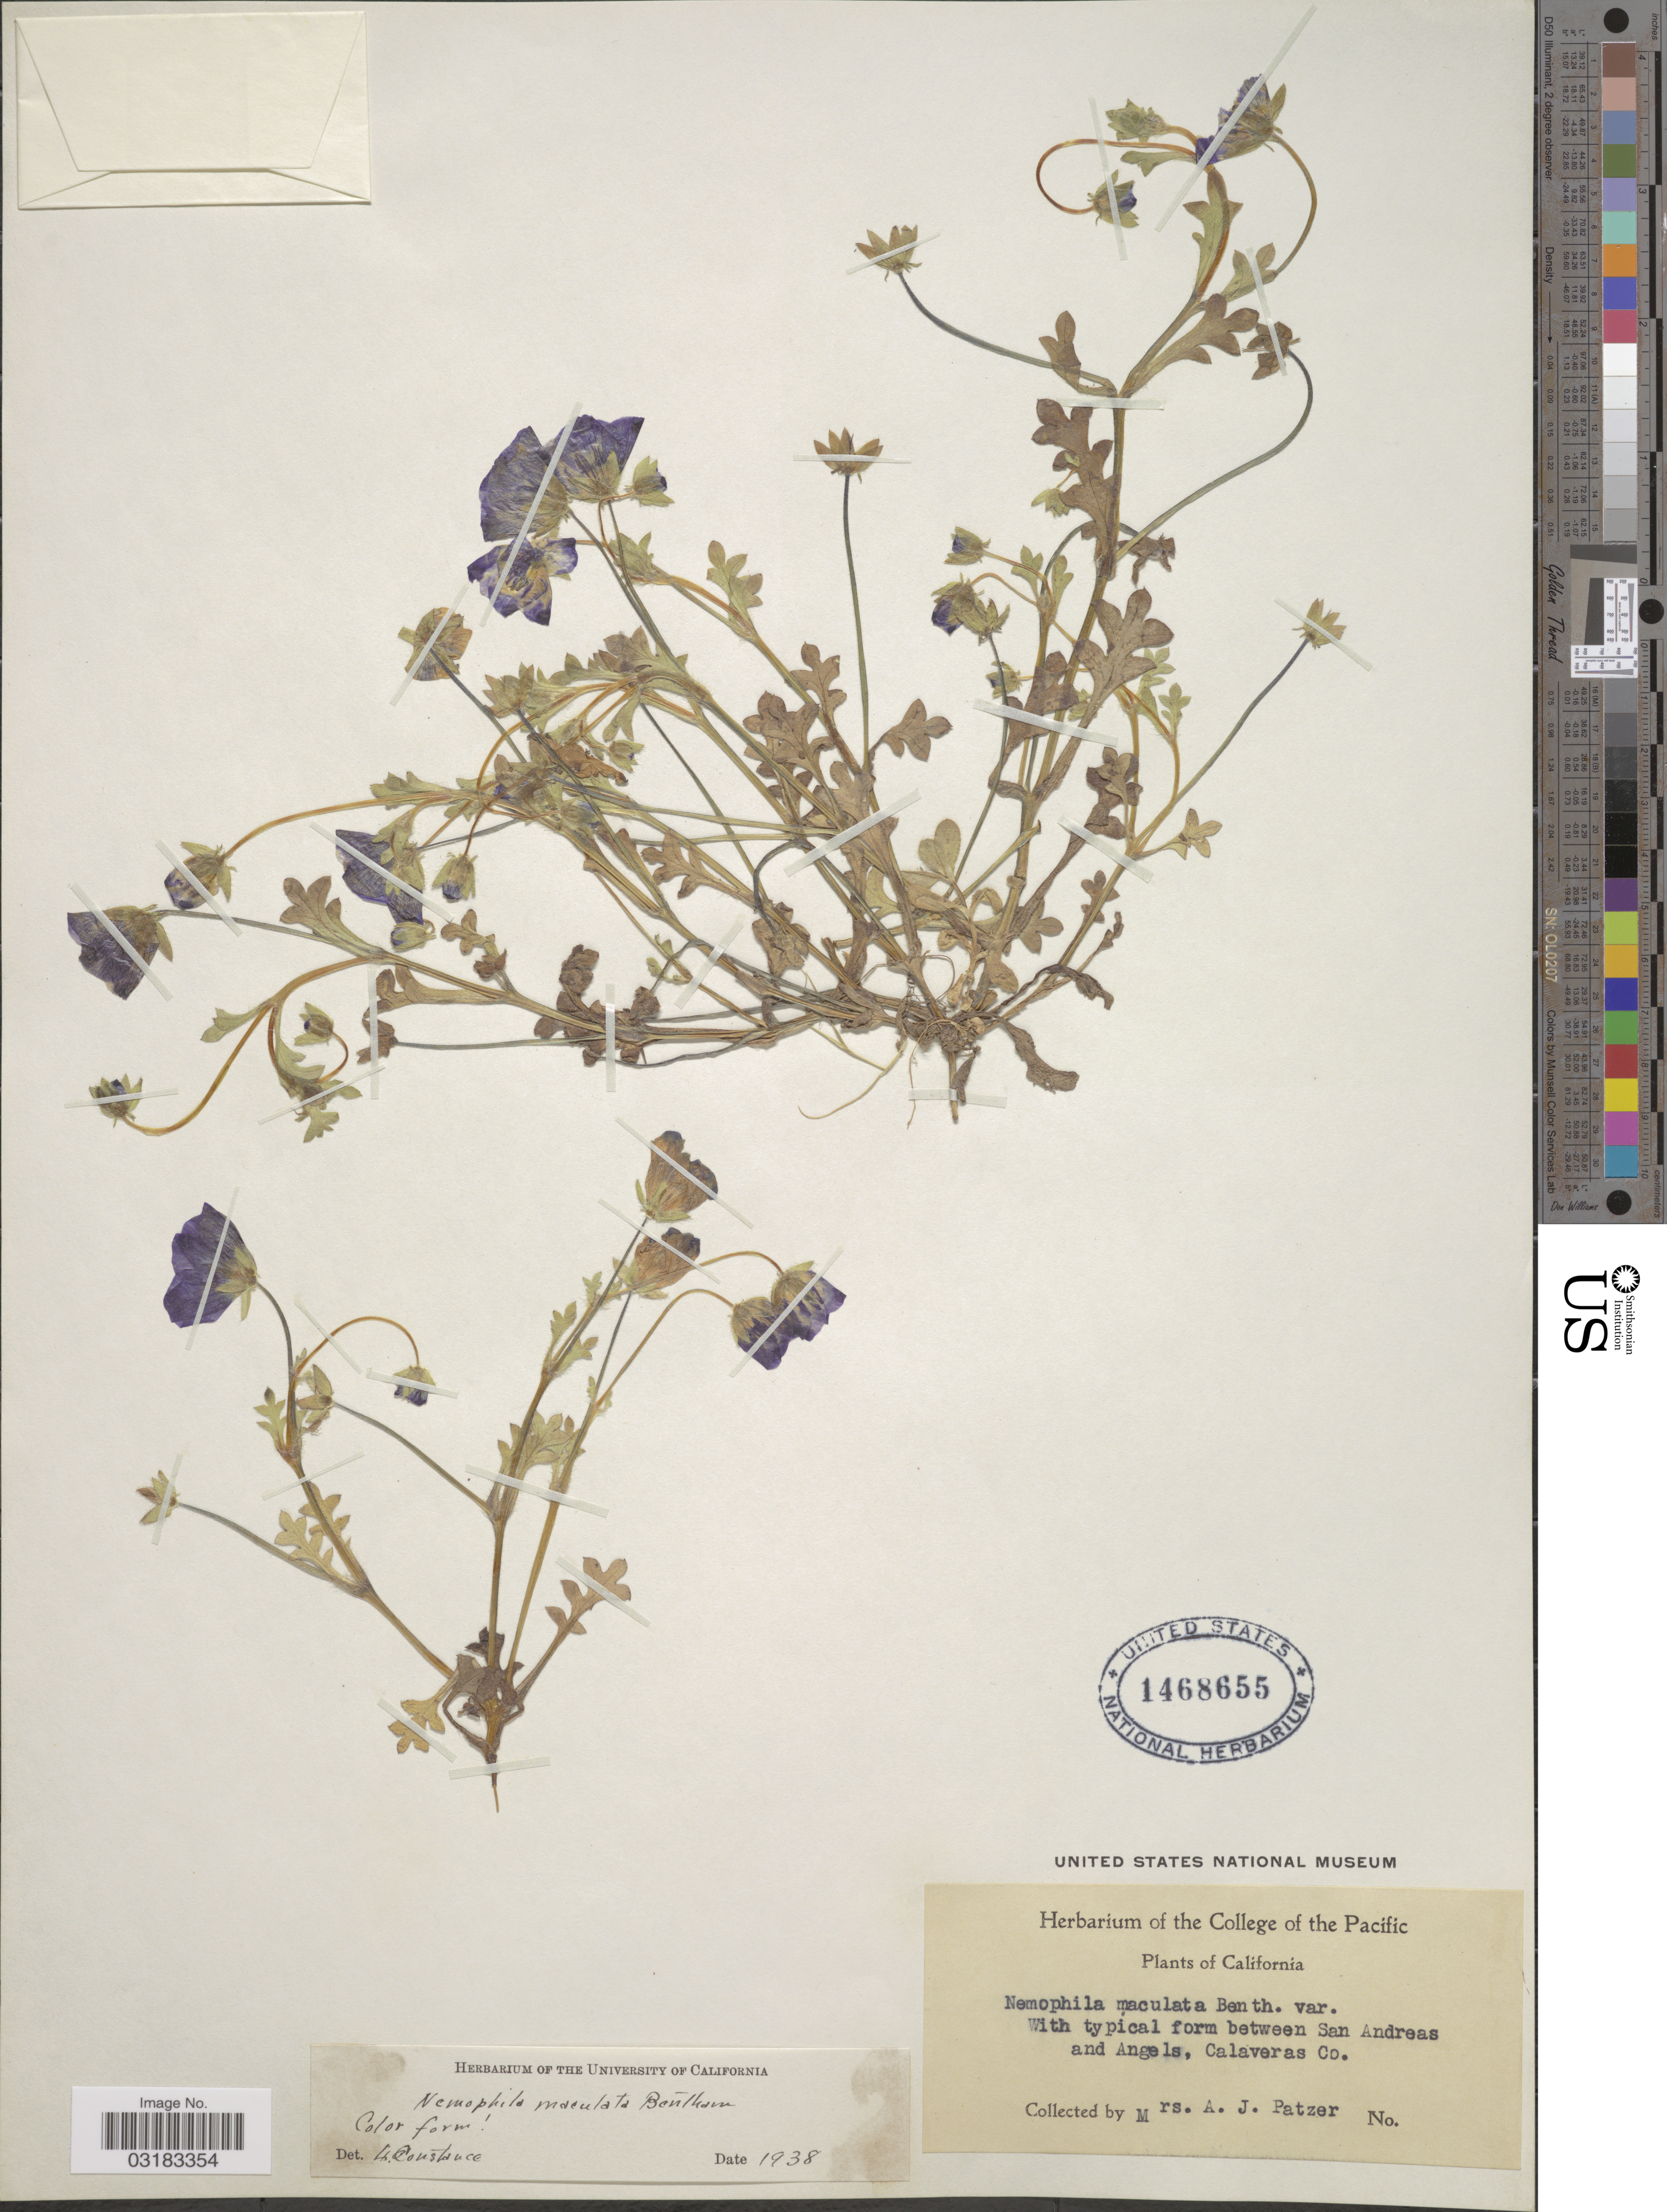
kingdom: Plantae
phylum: Tracheophyta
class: Magnoliopsida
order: Boraginales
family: Hydrophyllaceae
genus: Nemophila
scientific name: Nemophila maculata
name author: Benth. ex Lindl.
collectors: A. Patzer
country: United States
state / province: California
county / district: Calaveras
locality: With typical form between San Andreas and Angels, Calaveras Co.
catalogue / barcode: US 1468655